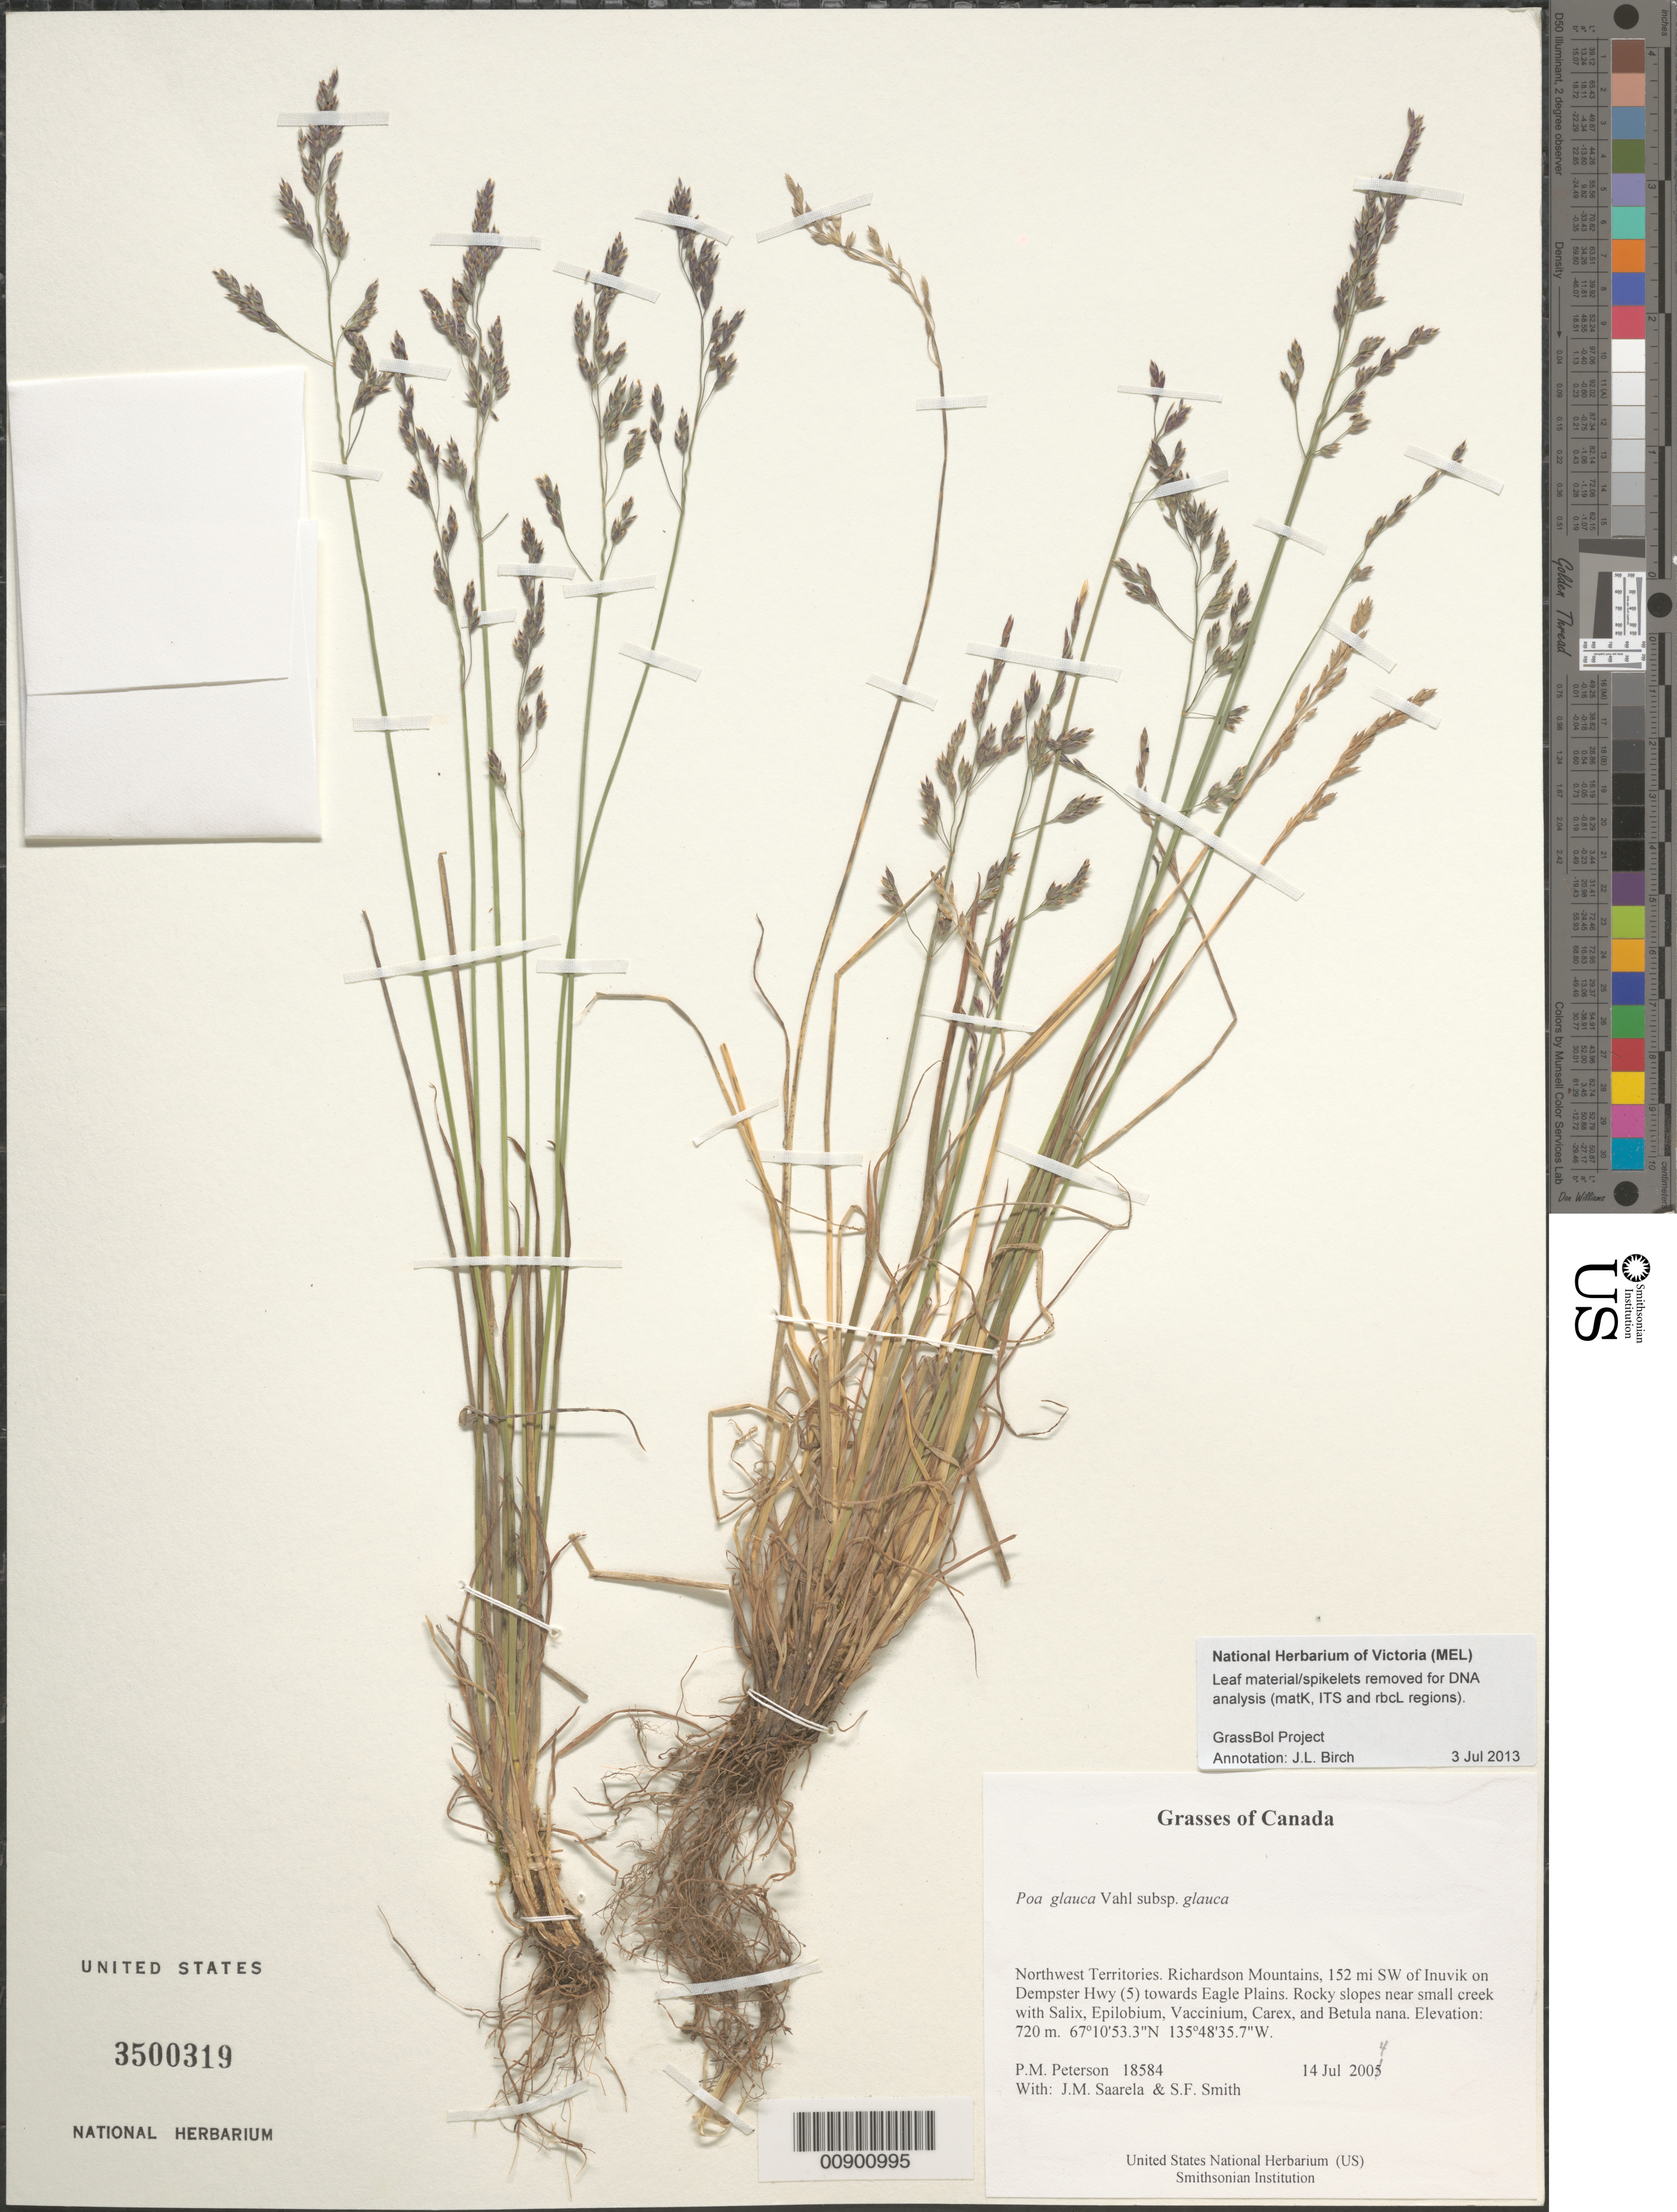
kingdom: Plantae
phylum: Tracheophyta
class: Liliopsida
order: Poales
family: Poaceae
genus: Poa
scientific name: Poa glauca subsp. glauca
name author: Vahl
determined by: Soreng, Robert J., Research Associate (BOT), Smithsonian Institution - National Museum of Natural History (UNITED STATES)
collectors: P. M. Peterson, J. Saarela & S.F. Smith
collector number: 18584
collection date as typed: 14 Jul 2004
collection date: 2004-07-14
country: Canada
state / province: Northwest Territories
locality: Richardson Mountains, 152 mi SW of Inuvik on Dempster Hwy (5) towards Eagle Plains. Rocky slopes near small creek with Salix, Epilobium, Vaccinium, Carex, and Betula nana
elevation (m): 720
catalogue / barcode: US 3500319